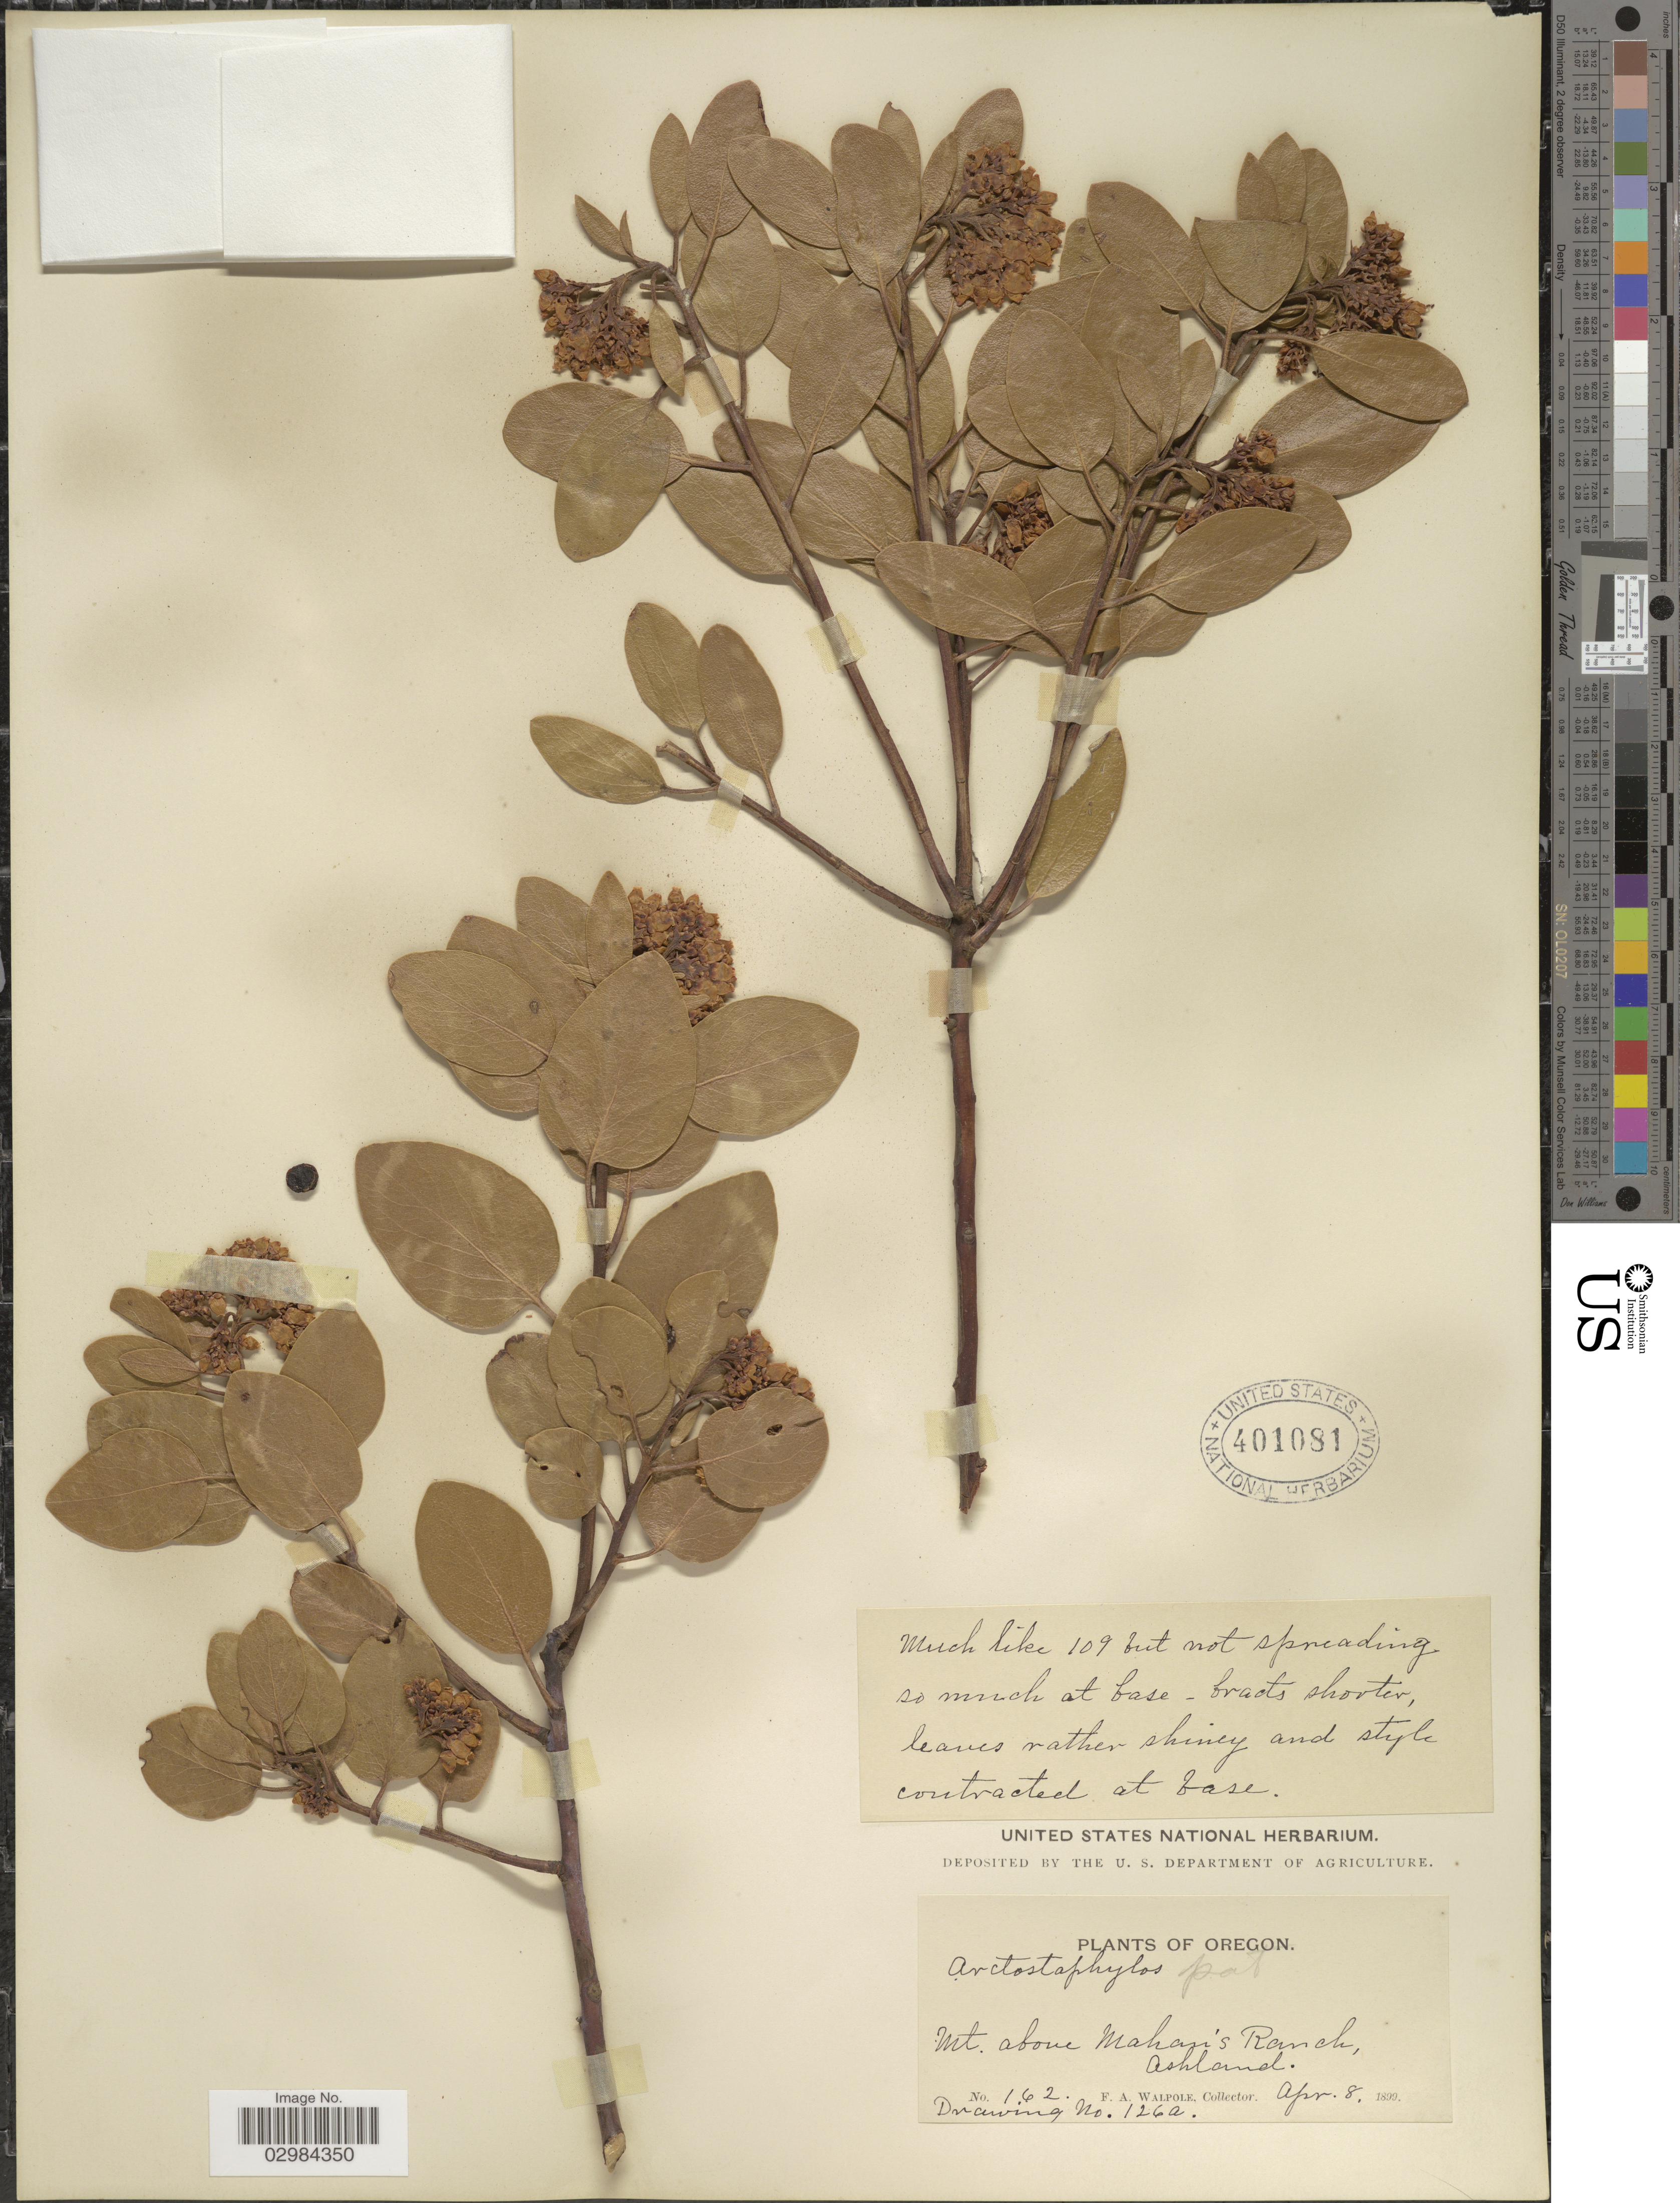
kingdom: Plantae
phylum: Tracheophyta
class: Magnoliopsida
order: Ericales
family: Ericaceae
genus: Arctostaphylos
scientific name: Arctostaphylos patula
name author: Greene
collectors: F. Walpole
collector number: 162/126a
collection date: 1899-04-08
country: United States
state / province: Oregon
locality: Mt. above Mahan's Ranch, Ashland.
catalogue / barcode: US 401081